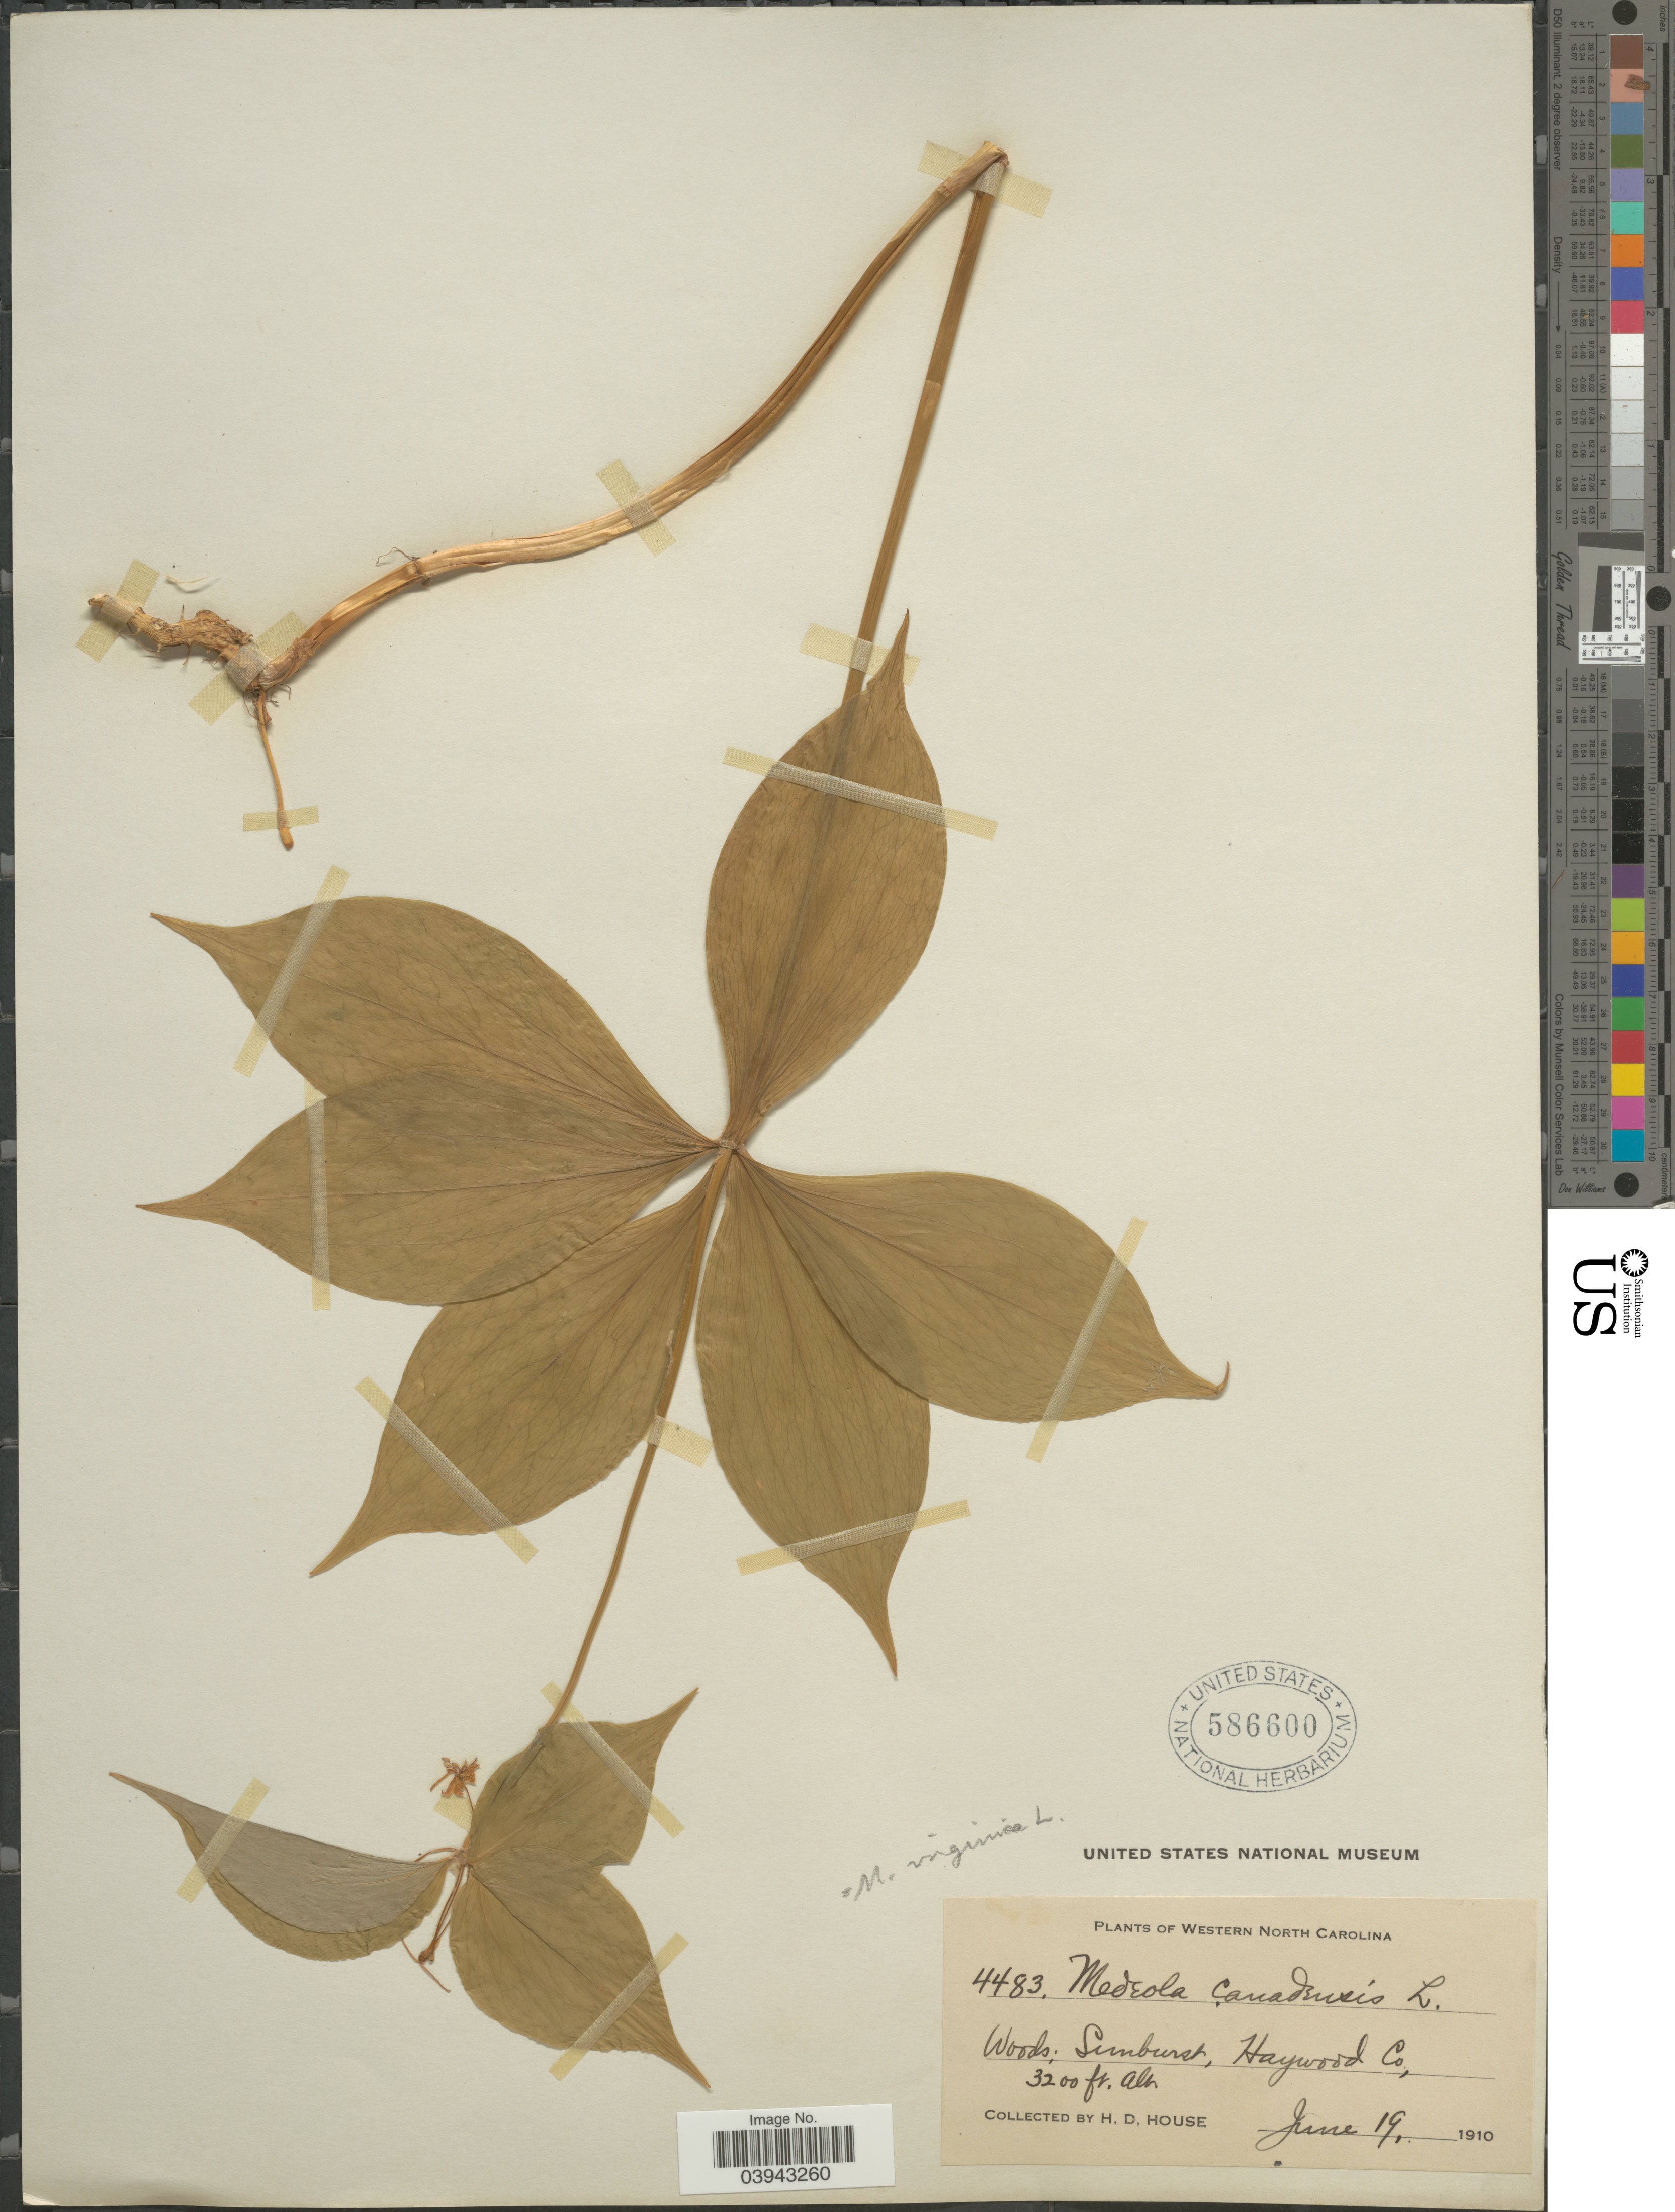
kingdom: Plantae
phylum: Tracheophyta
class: Liliopsida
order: Liliales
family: Liliaceae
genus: Medeola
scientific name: Medeola virginiana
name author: (L.) Desf.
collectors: H. D. House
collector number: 4483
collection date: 1910-06-19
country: United States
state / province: North Carolina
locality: Western North Carolina. Sunburst, Haywood Co.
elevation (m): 975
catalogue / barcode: US 586600